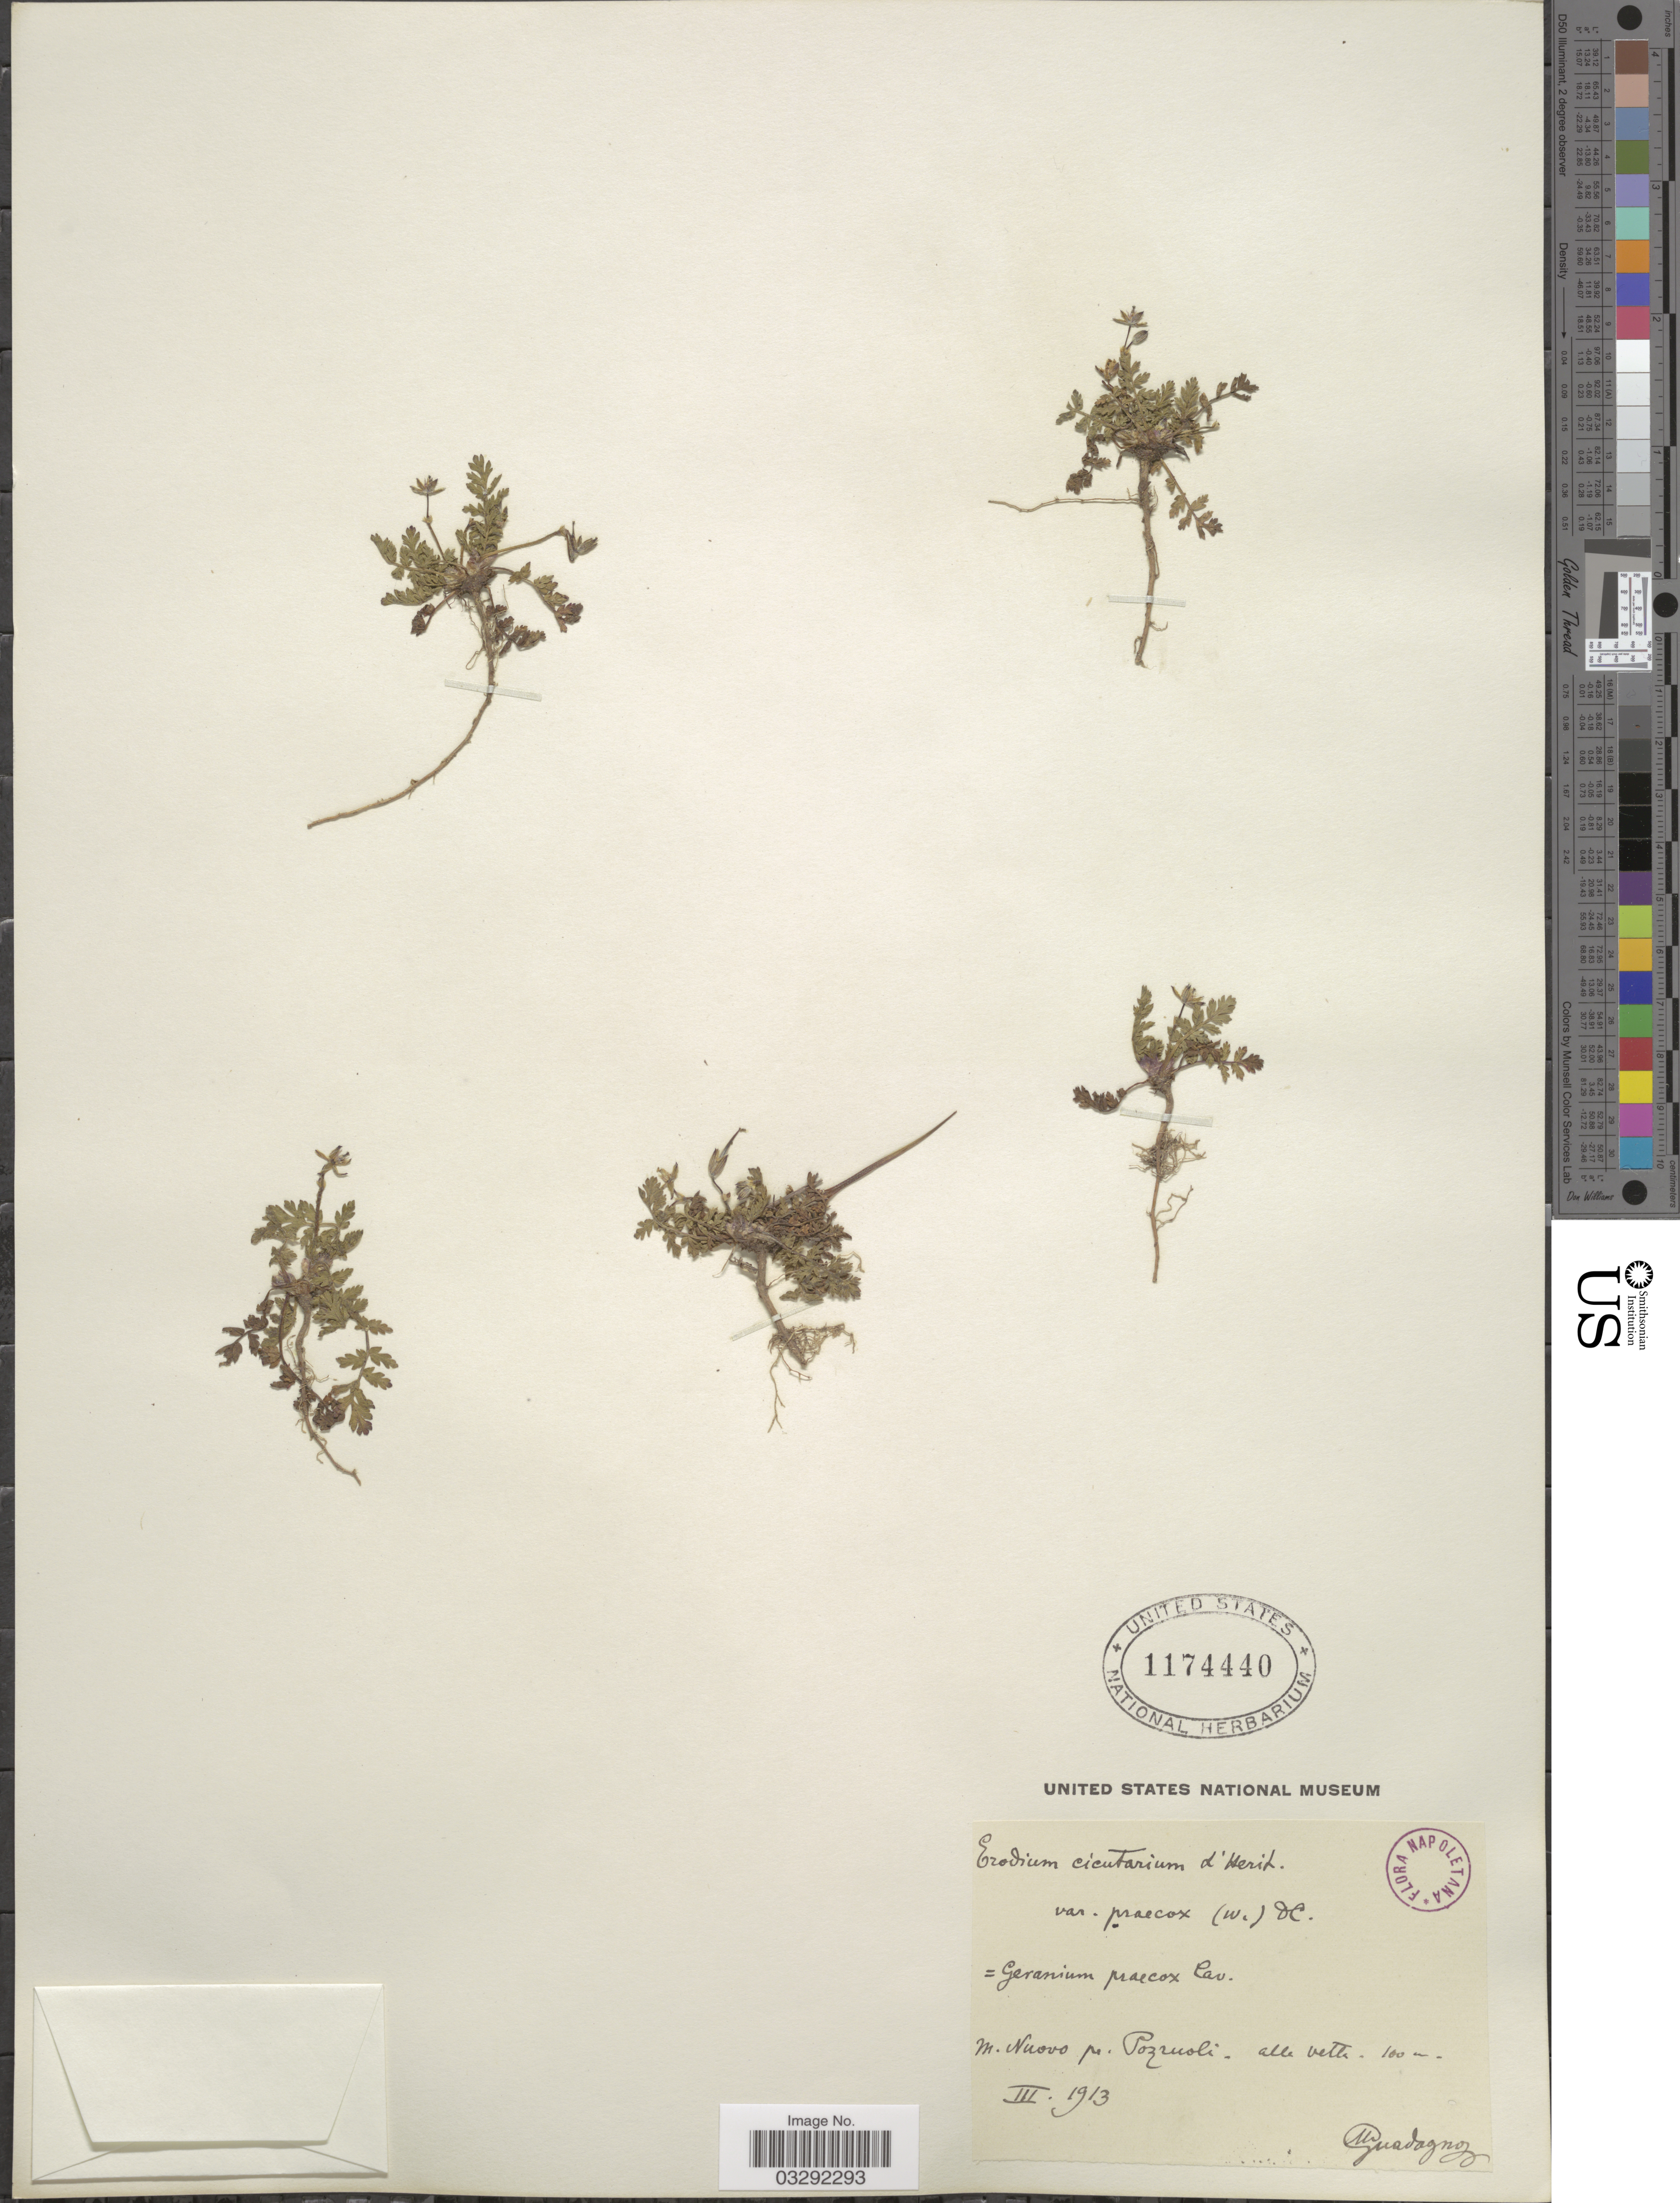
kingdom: Plantae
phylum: Tracheophyta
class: Magnoliopsida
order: Geraniales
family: Geraniaceae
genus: Erodium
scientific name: Erodium cicutarium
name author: (L.) L'Hér.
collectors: G. Guadagno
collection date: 1913-03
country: Italy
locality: M. Nuovo pr. Pozzuoli.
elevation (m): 100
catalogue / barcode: US 1174440